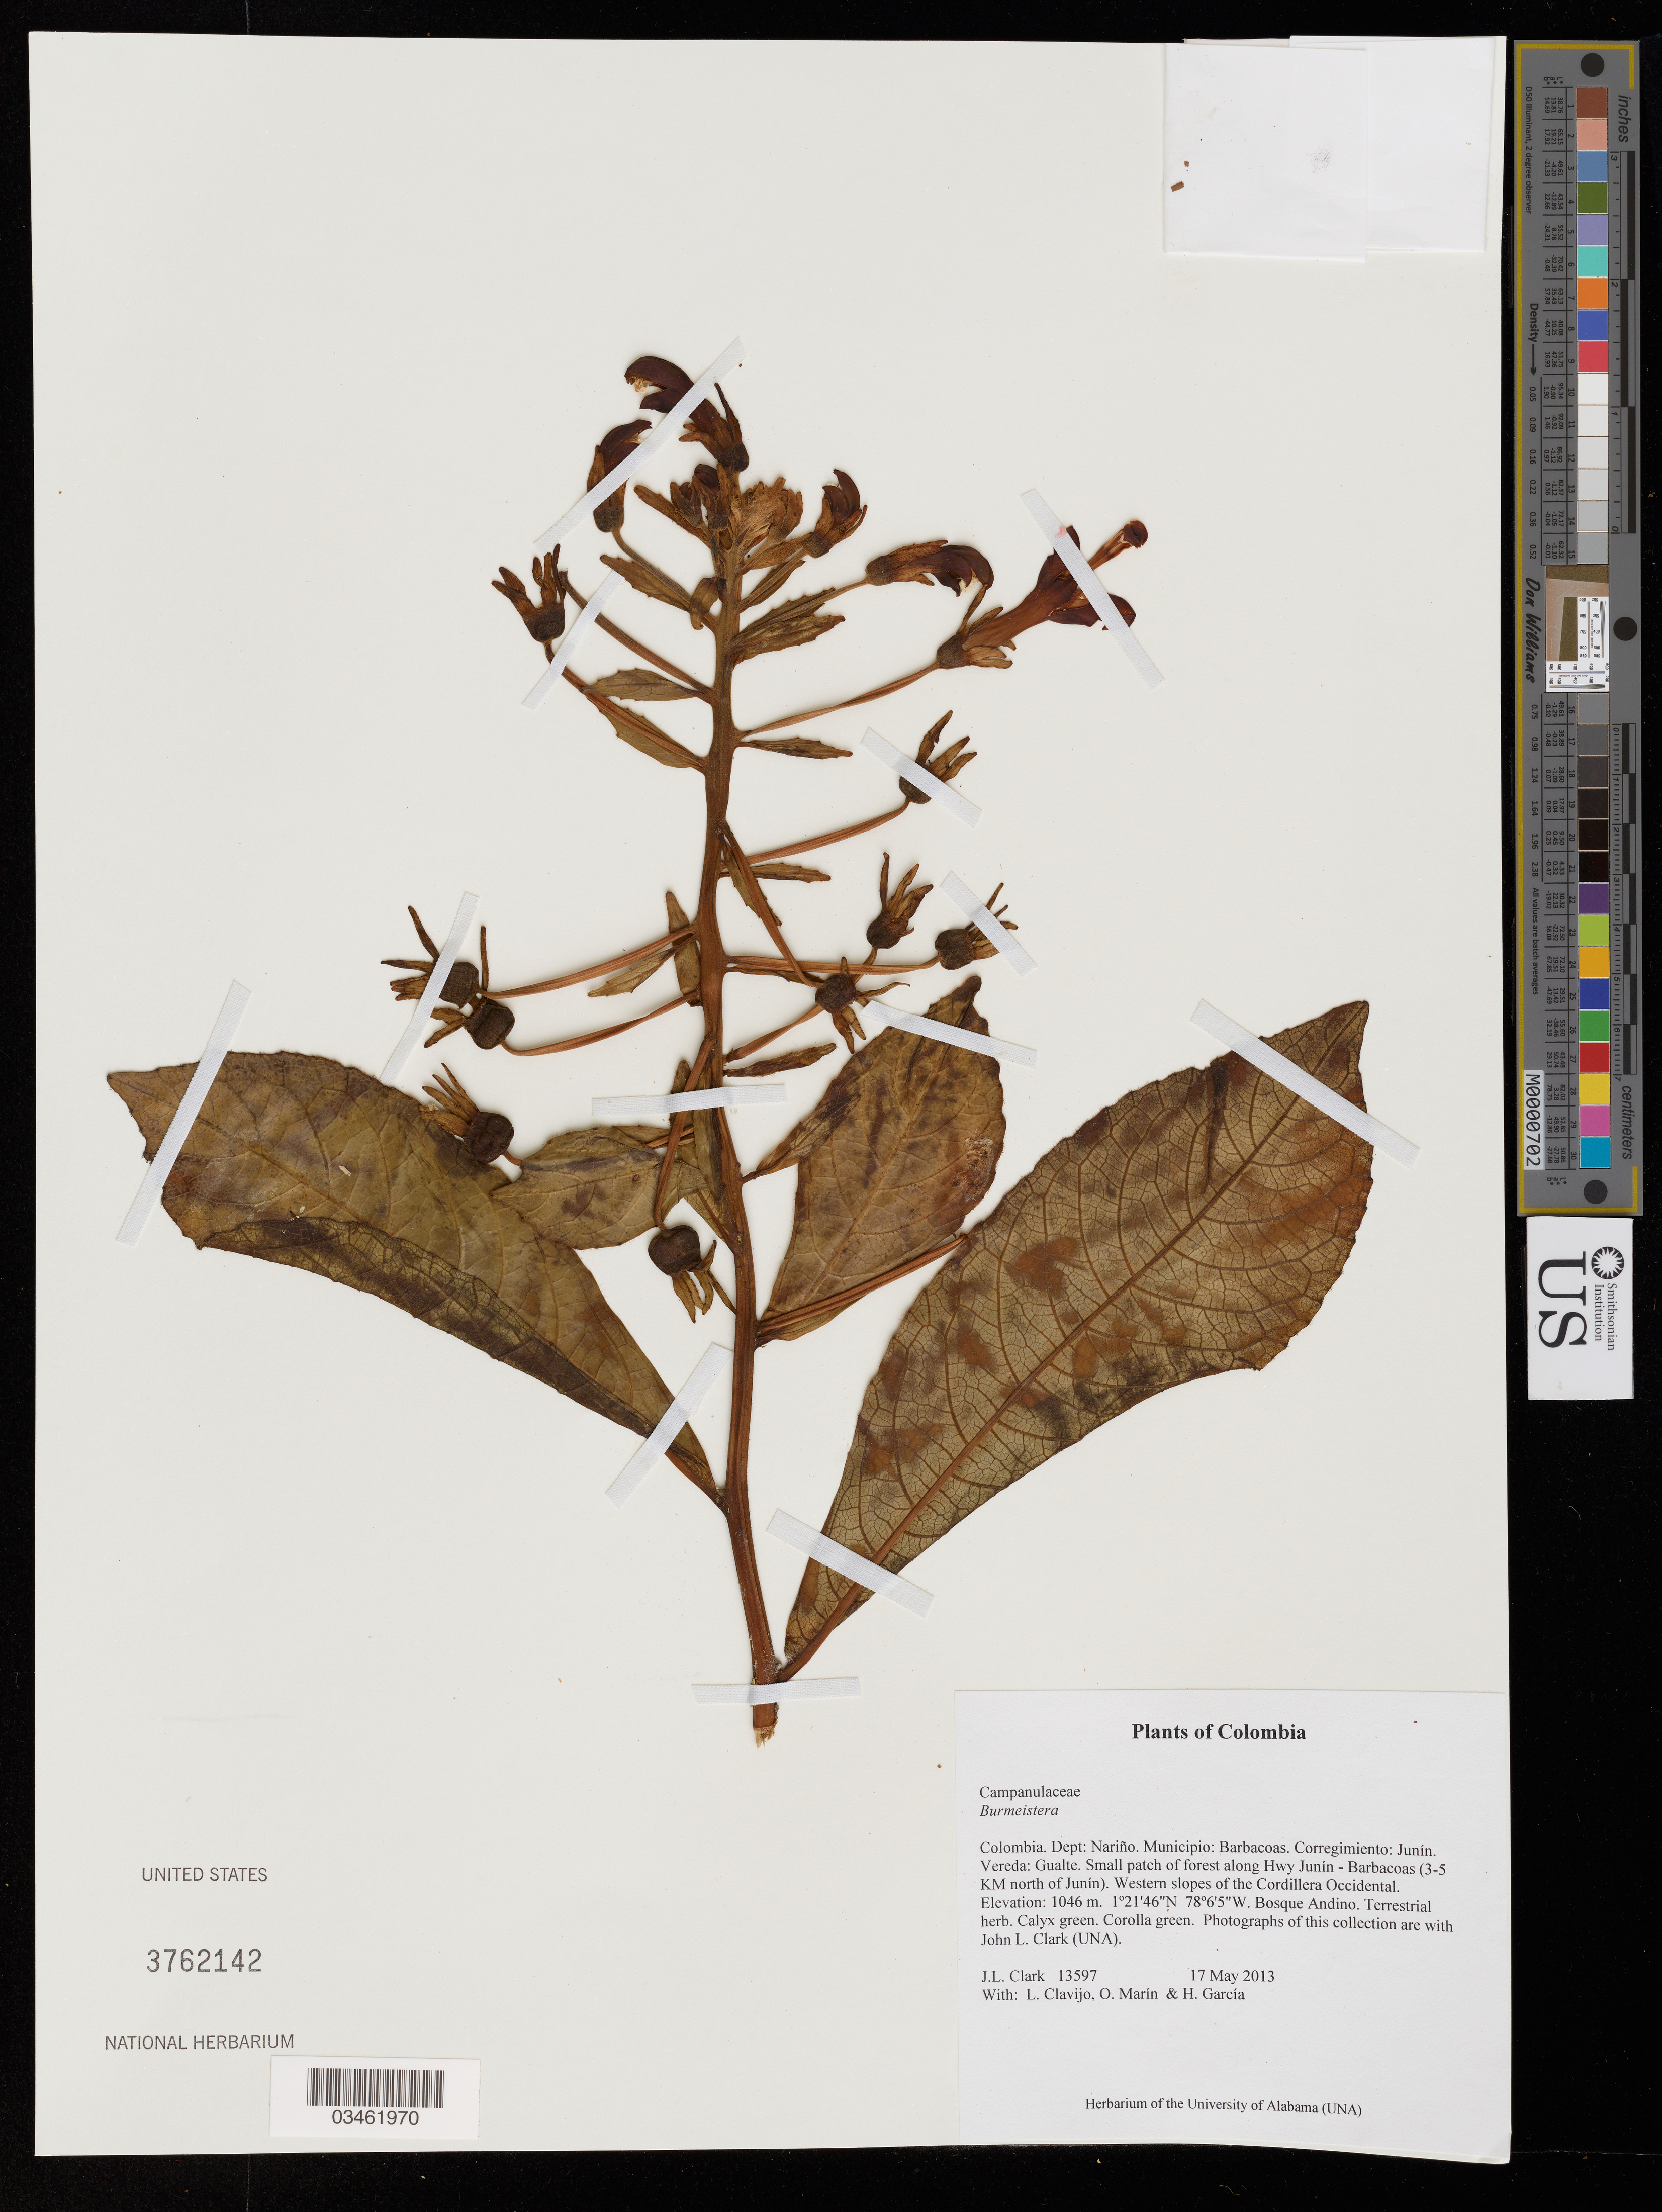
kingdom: Plantae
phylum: Tracheophyta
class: Magnoliopsida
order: Asterales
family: Campanulaceae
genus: Burmeistera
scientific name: Burmeistera sp.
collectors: J. L. Clark, L. Clavijo, O. Marín & H. Garcia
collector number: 13597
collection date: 2013-05-17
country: Colombia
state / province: Nariño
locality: Dept: Nariño. Municipio: Barbacoas. Corregimiento: Junín. Vereda: Gualte. Small patch of forest along Hwy Junín - Barbacoas (3-5 KM north of Junín). Western slopes of the Cordillera Occidental.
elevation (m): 1046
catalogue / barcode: US 3762142